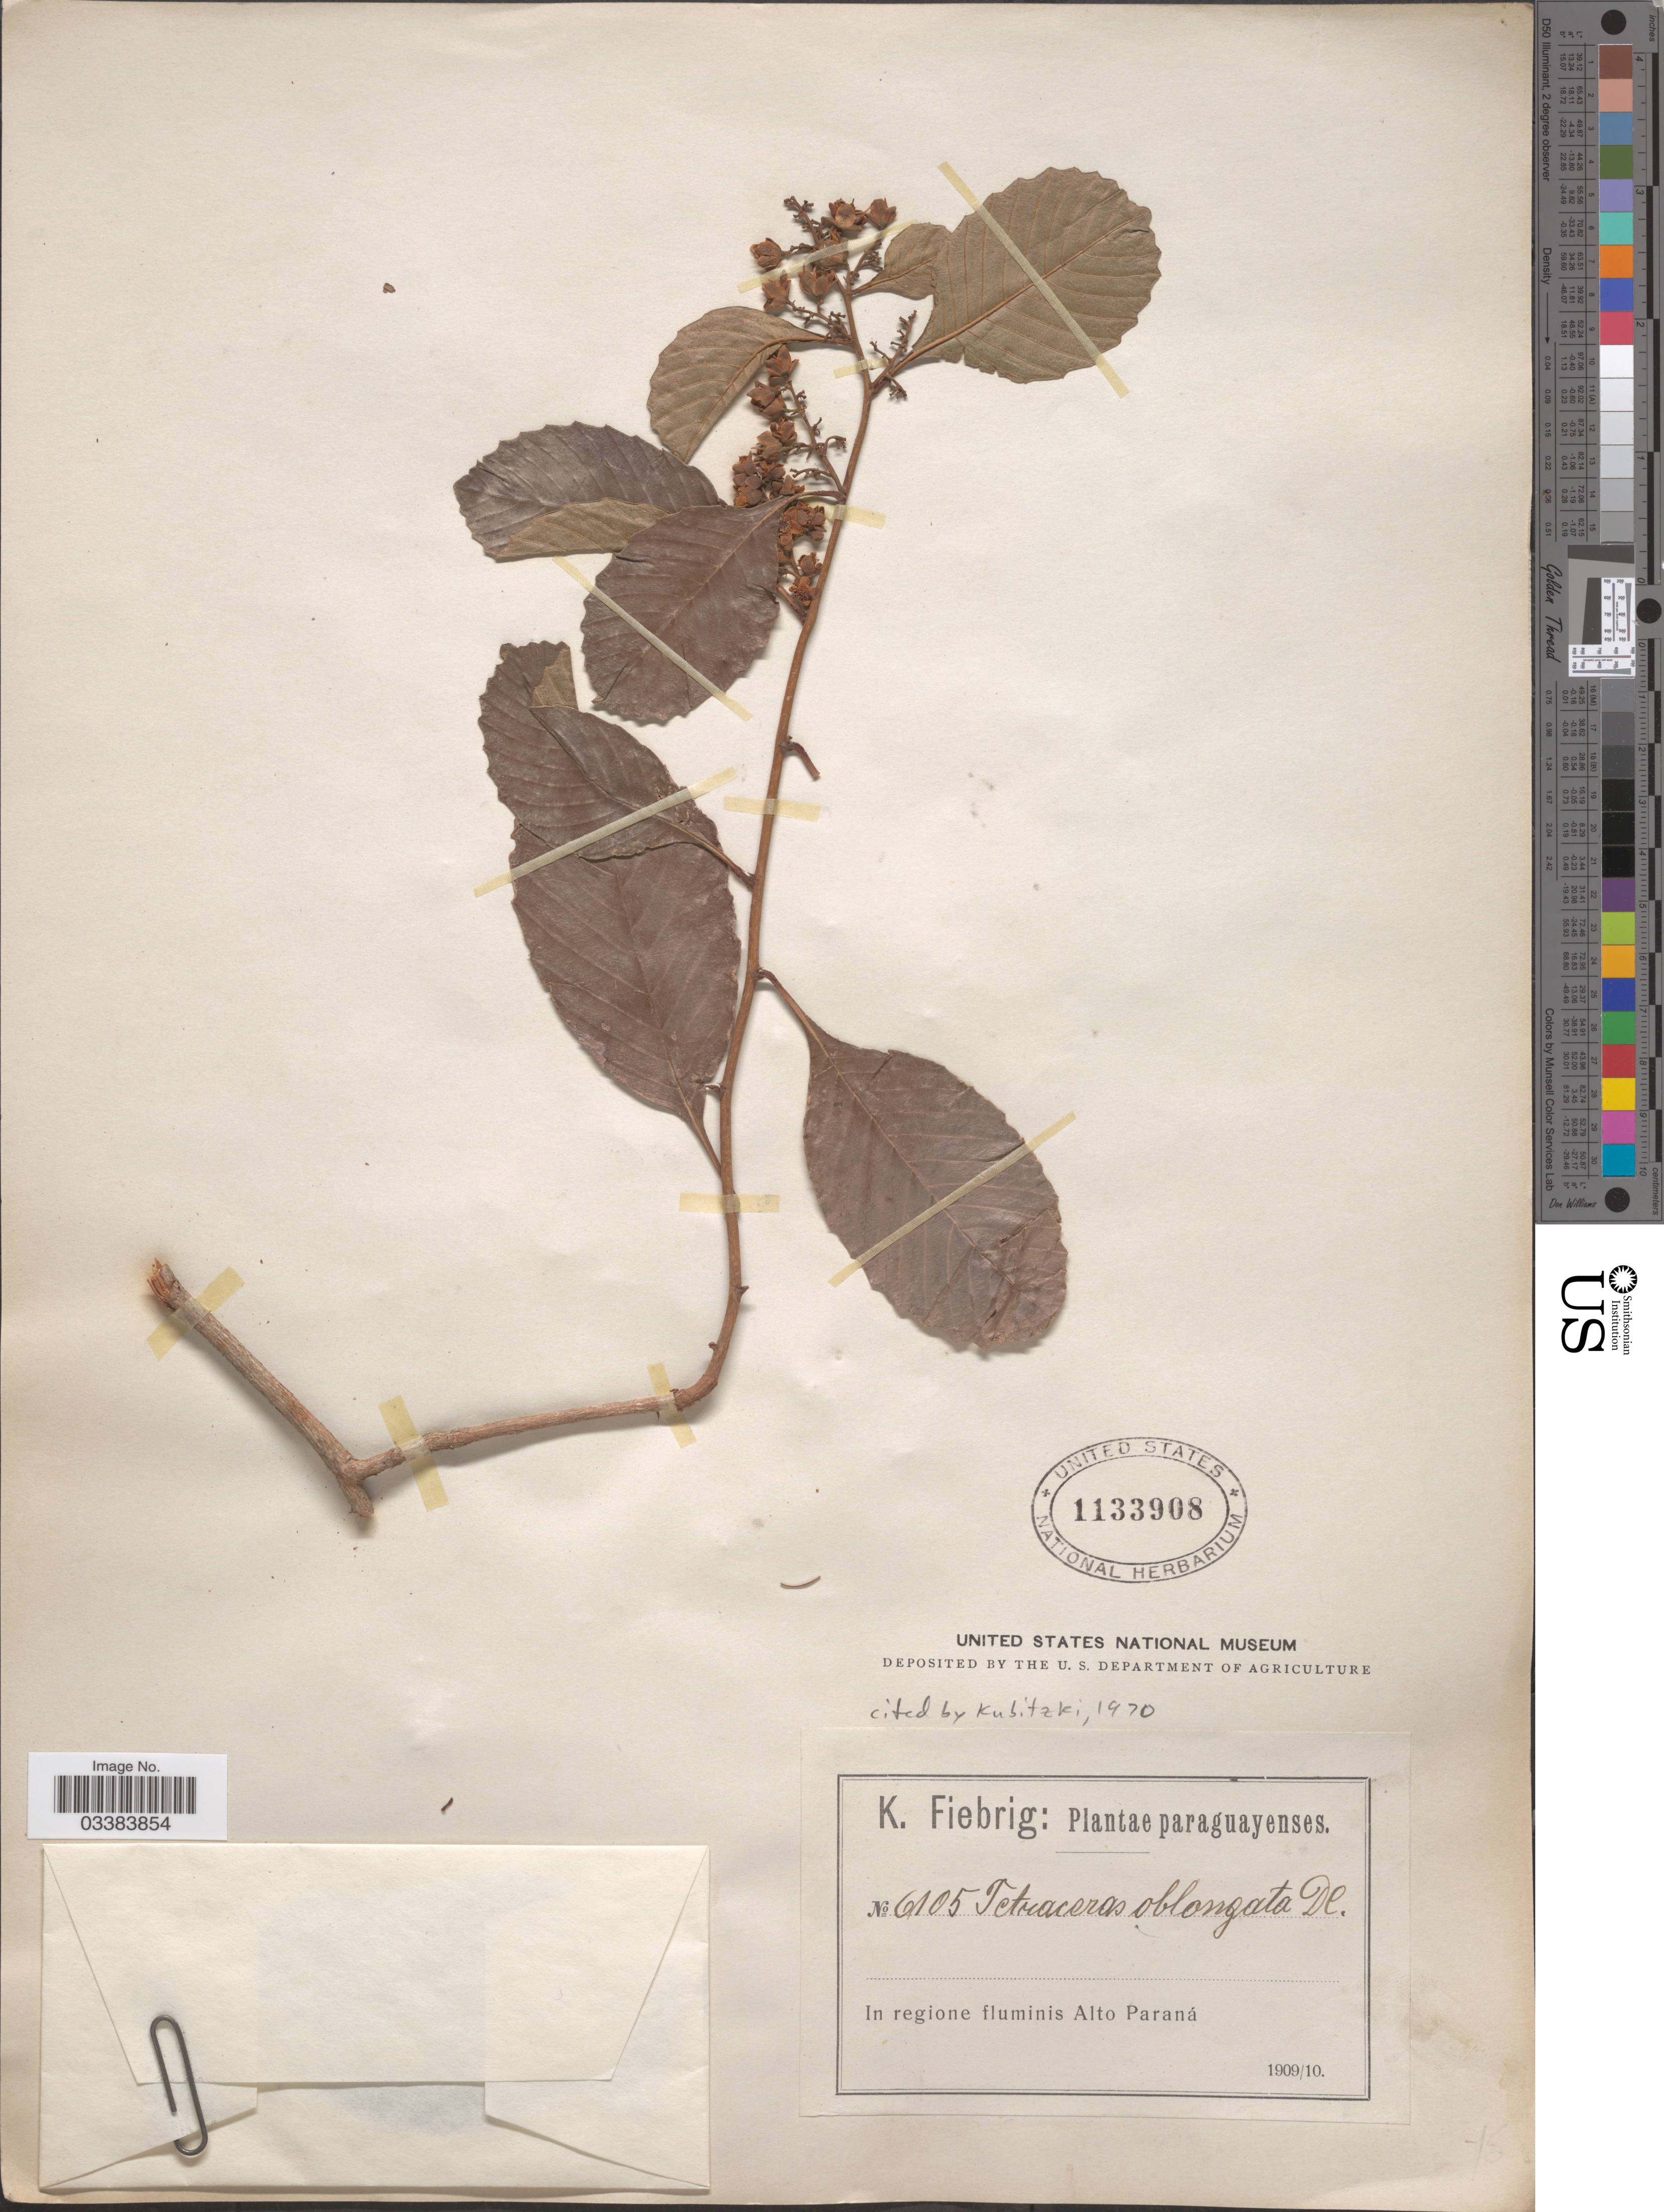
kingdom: Plantae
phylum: Tracheophyta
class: Magnoliopsida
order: Dilleniales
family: Dilleniaceae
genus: Tetracera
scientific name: Tetracera oblongata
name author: DC.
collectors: K. Fiebrig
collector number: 6105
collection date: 1909/1910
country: Paraguay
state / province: Alto Parana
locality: In regione fluminis Alto Paraná.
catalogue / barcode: US 1133908